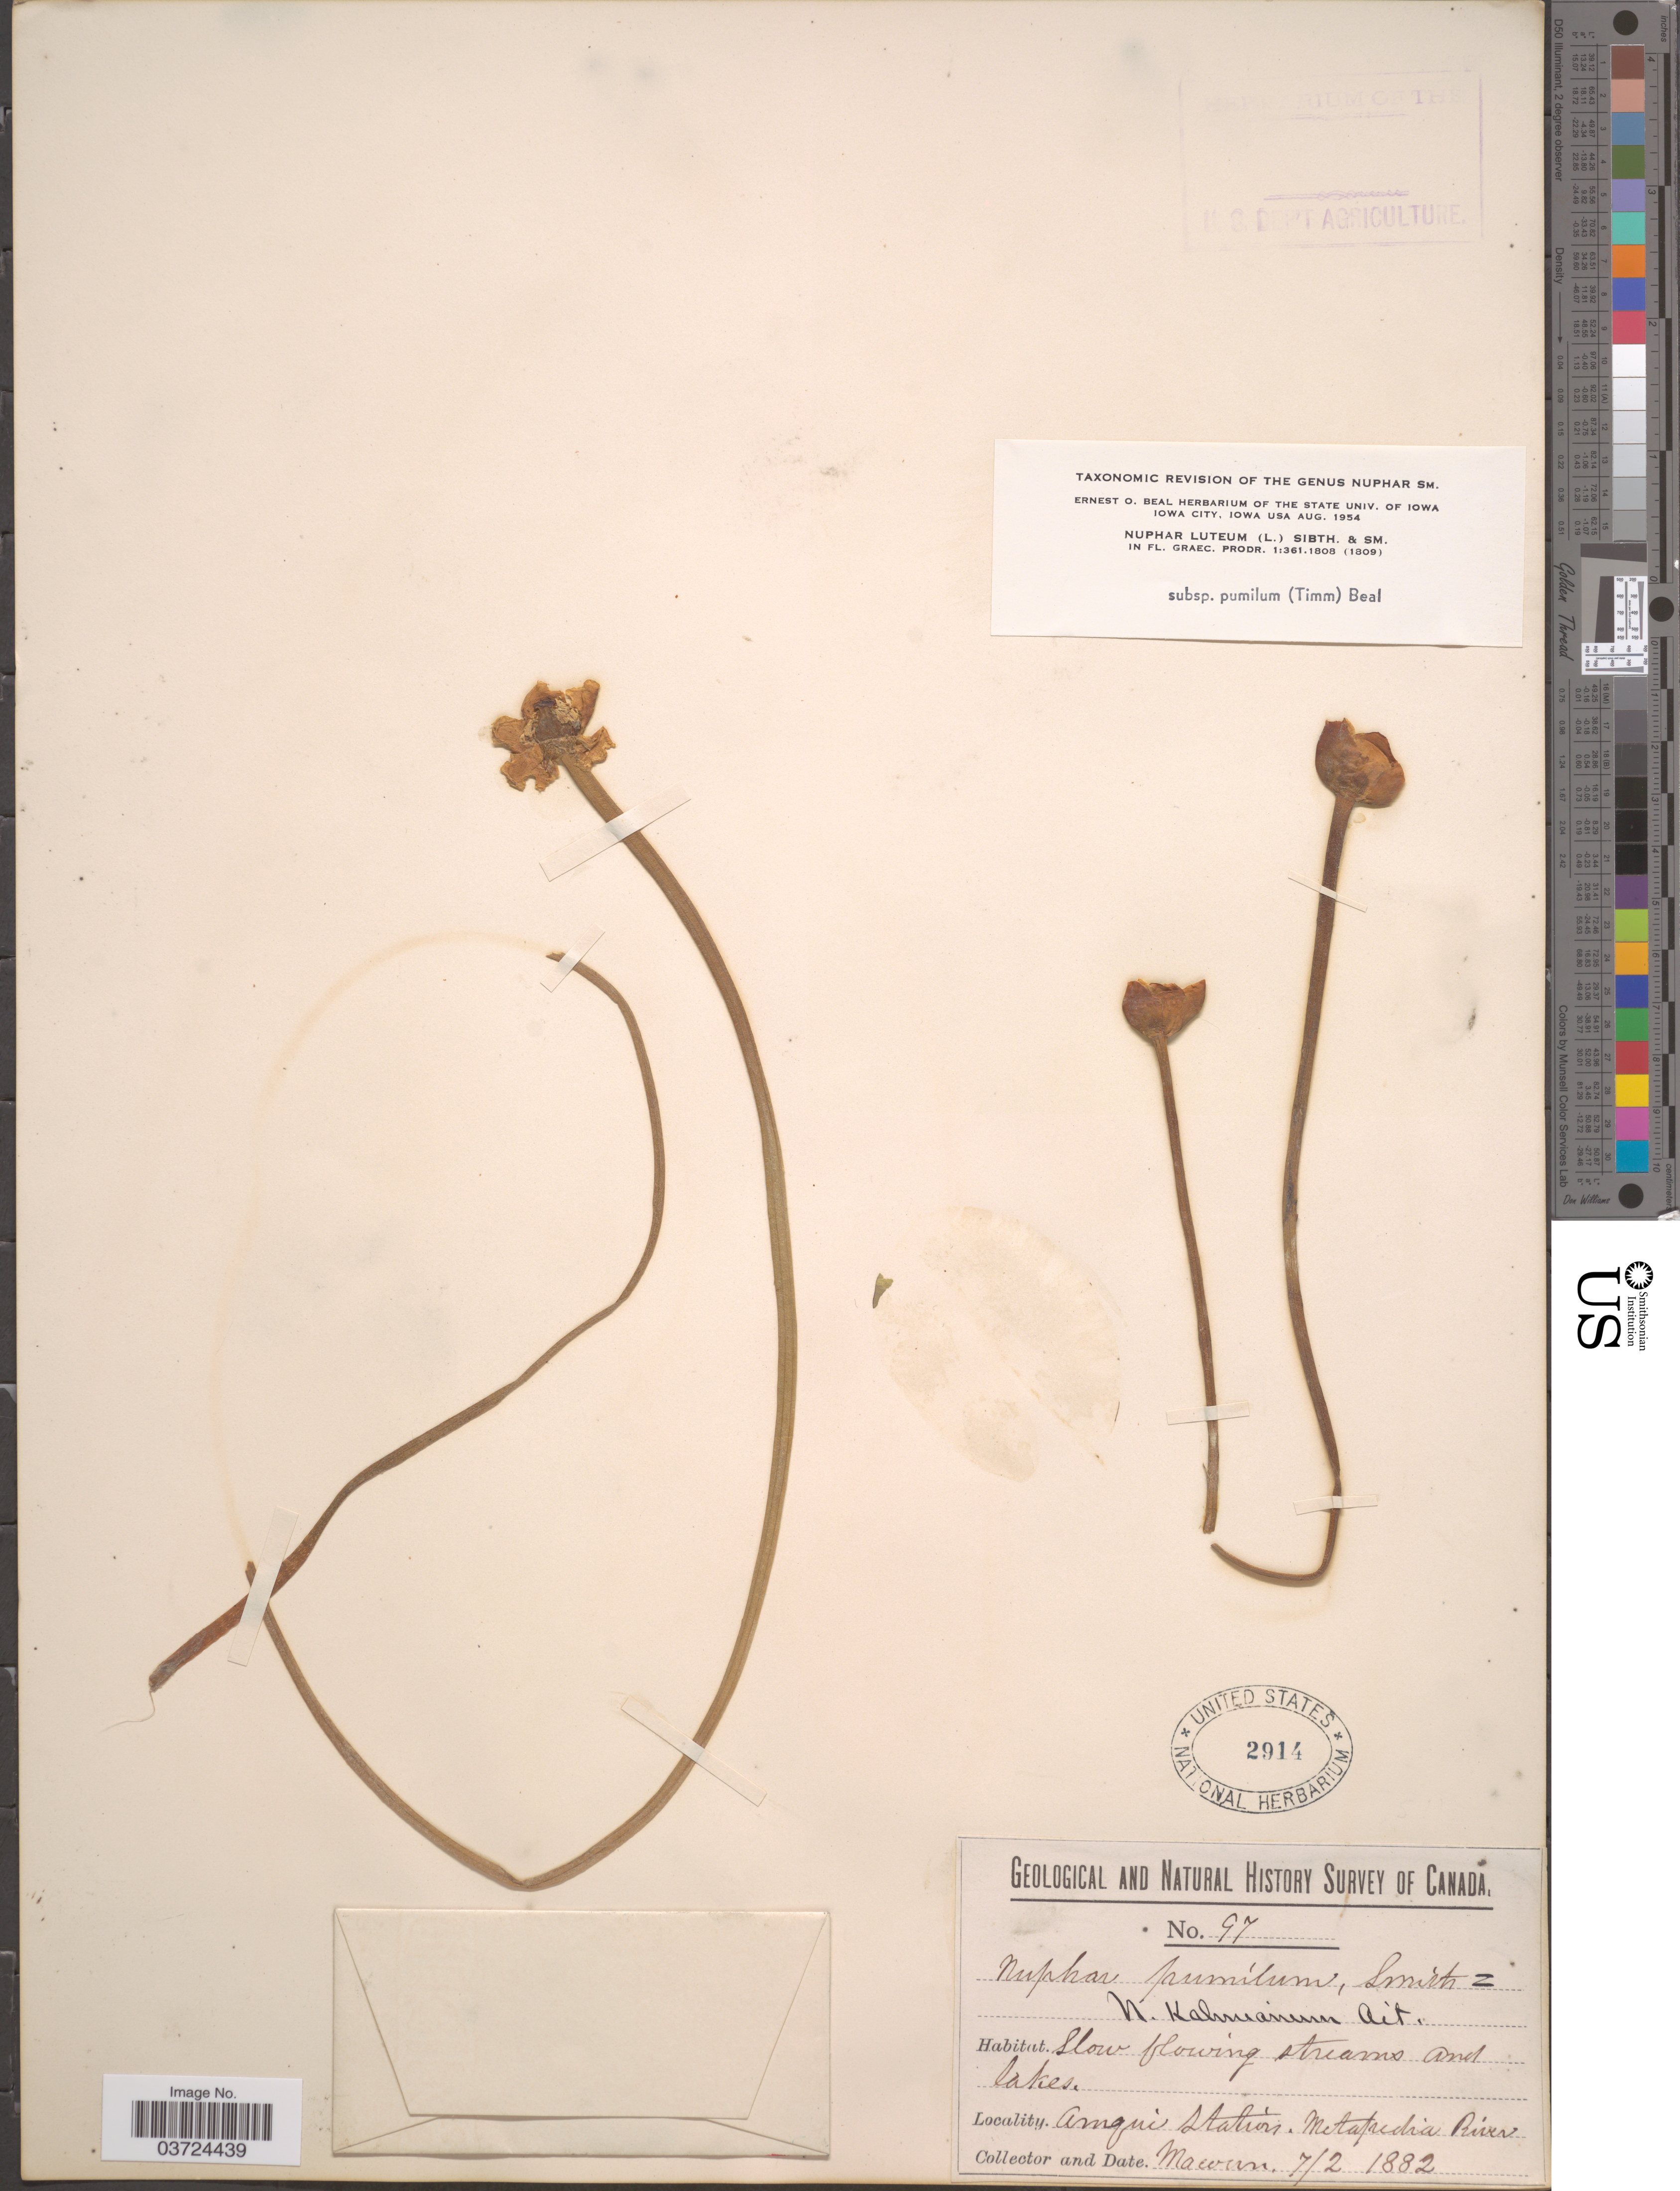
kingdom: Plantae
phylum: Tracheophyta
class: Magnoliopsida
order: Nymphaeales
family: Nymphaeaceae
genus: Nuphar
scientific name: Nuphar lutea subsp. pumila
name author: (Timm) DC.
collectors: -- Macoun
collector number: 97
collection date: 1882-07-02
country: Canada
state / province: Quebec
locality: Amqui Station. Matapedia River.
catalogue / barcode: US 2914